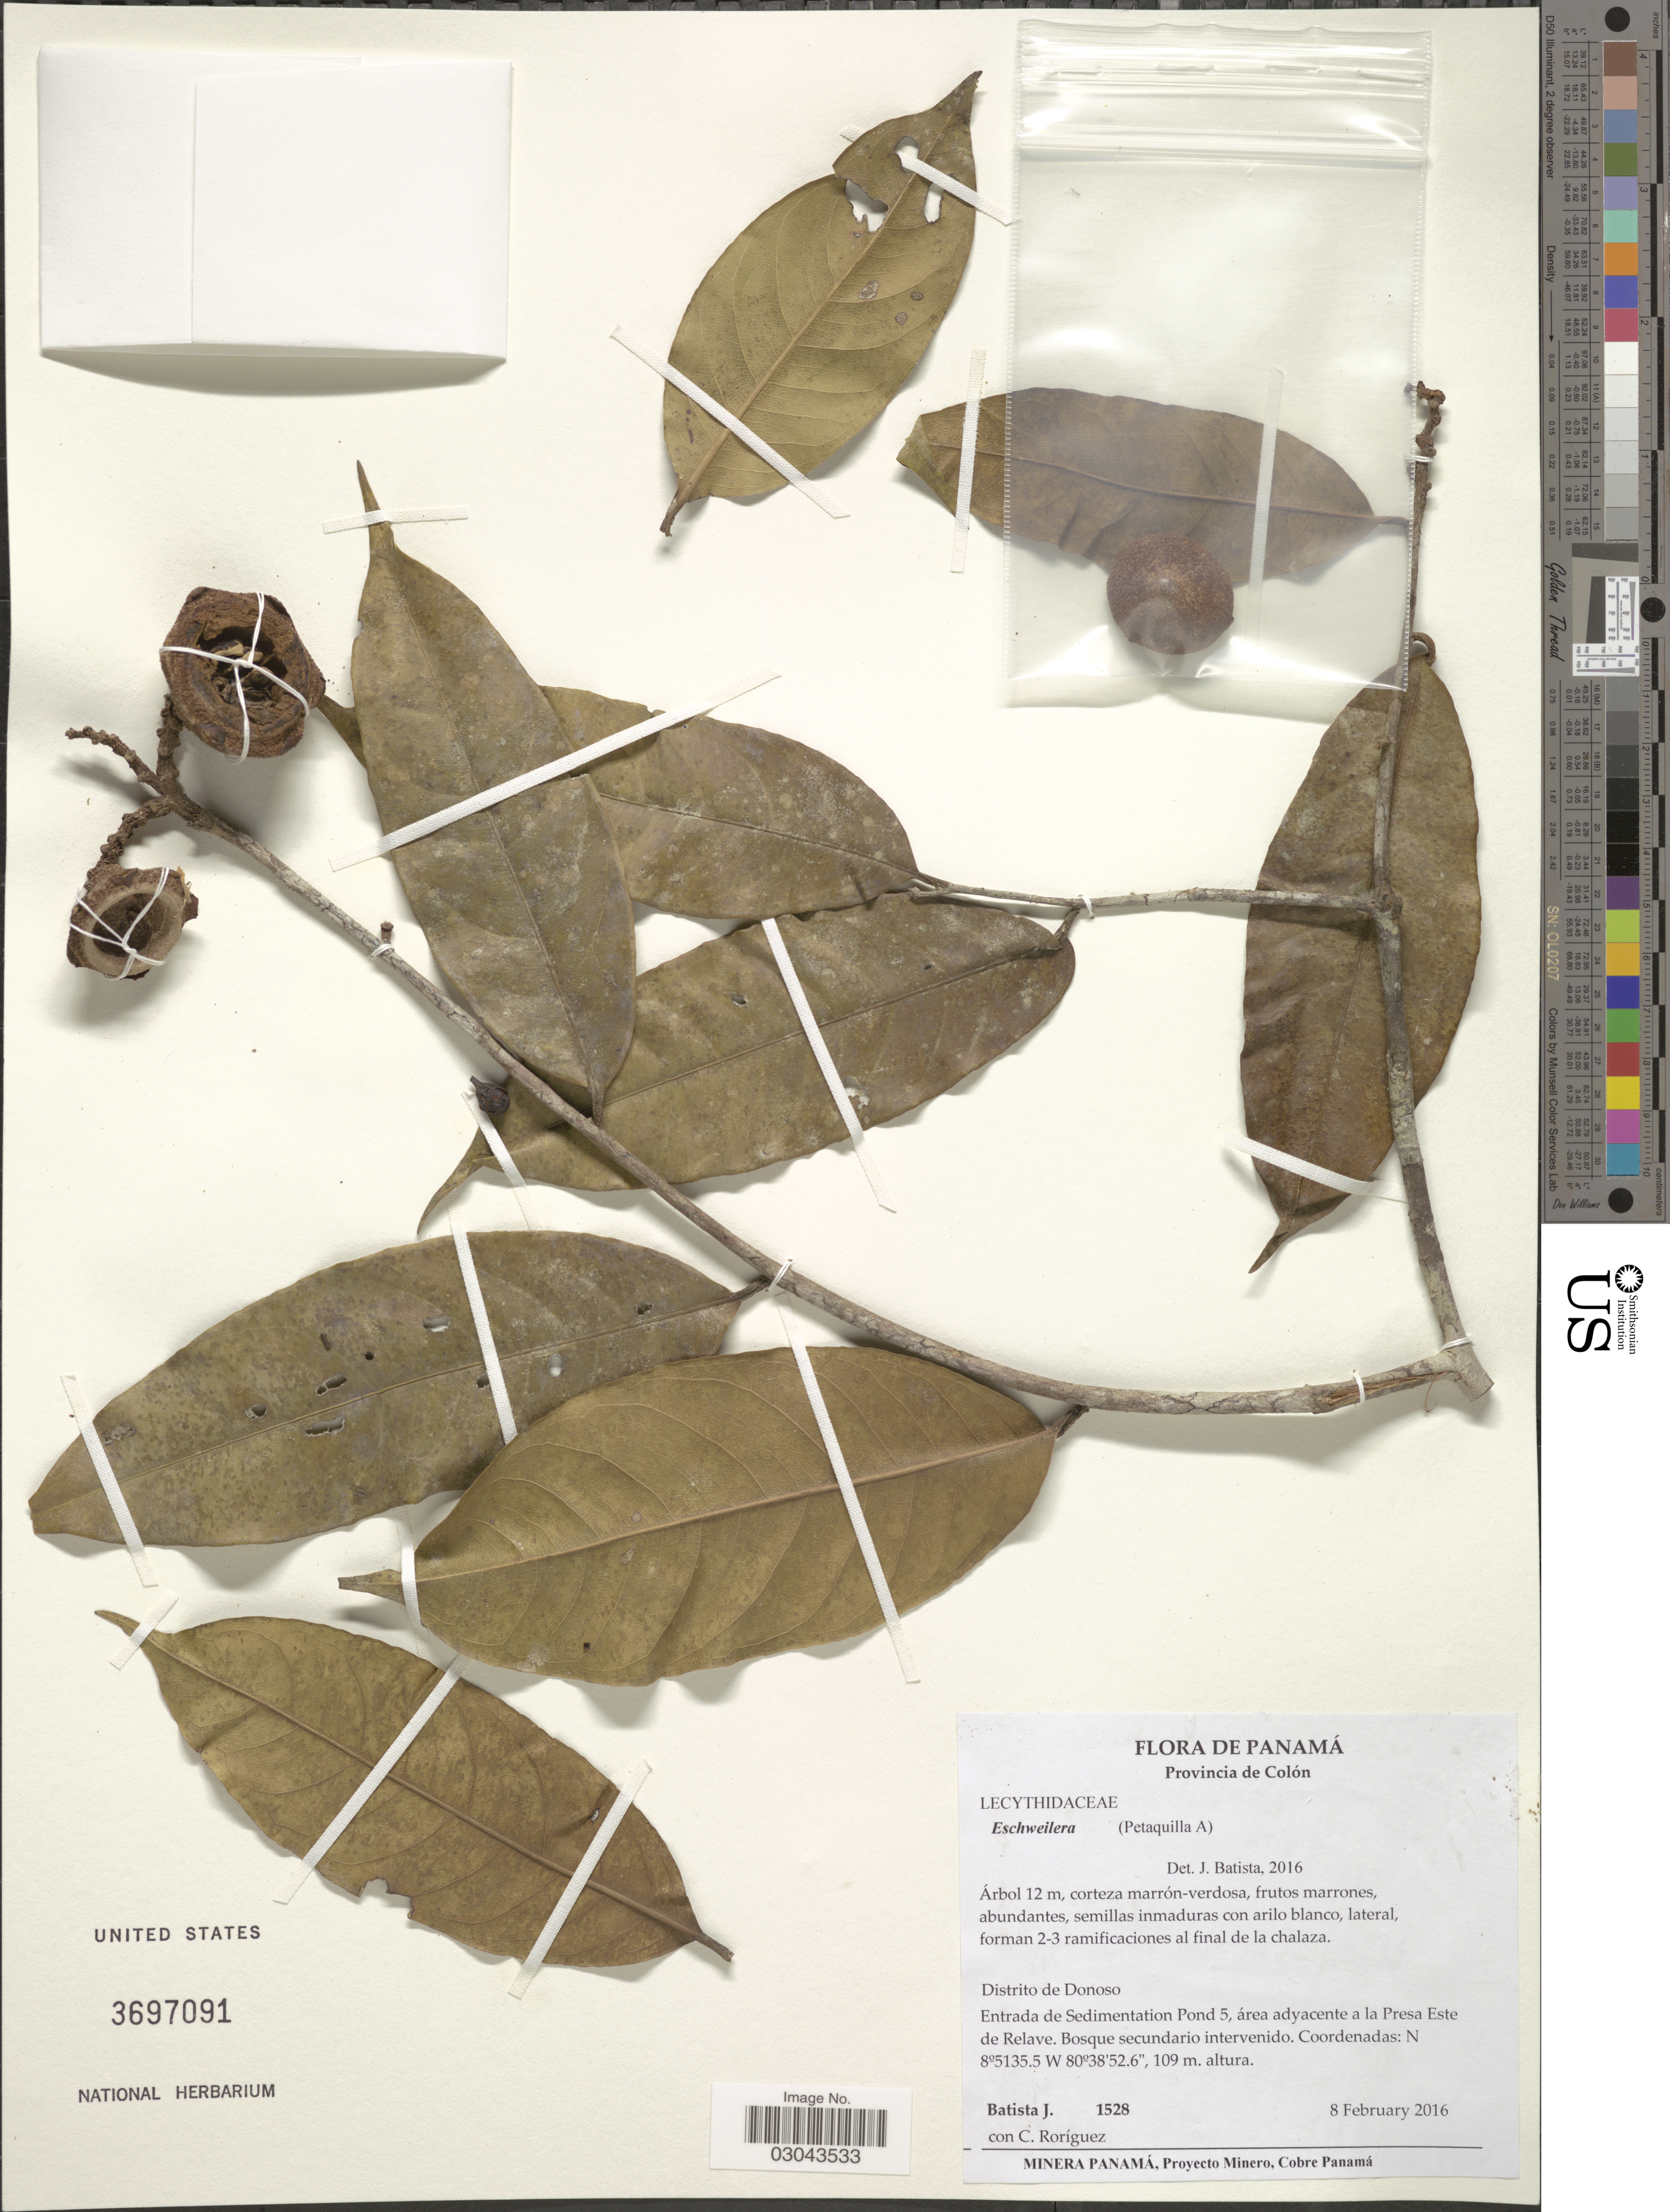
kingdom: Plantae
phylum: Tracheophyta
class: Magnoliopsida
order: Ericales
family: Lecythidaceae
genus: Eschweilera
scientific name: Eschweilera sp.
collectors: J. Batista & C. Rodríguez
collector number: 1528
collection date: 2016-02-08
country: Panama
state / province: Colón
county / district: Donoso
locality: Distrito de Donoso, Entrada de Sedimentation Pond 5, área adyacente a la Presa Este de Relave.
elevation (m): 109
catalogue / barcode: US 3697091